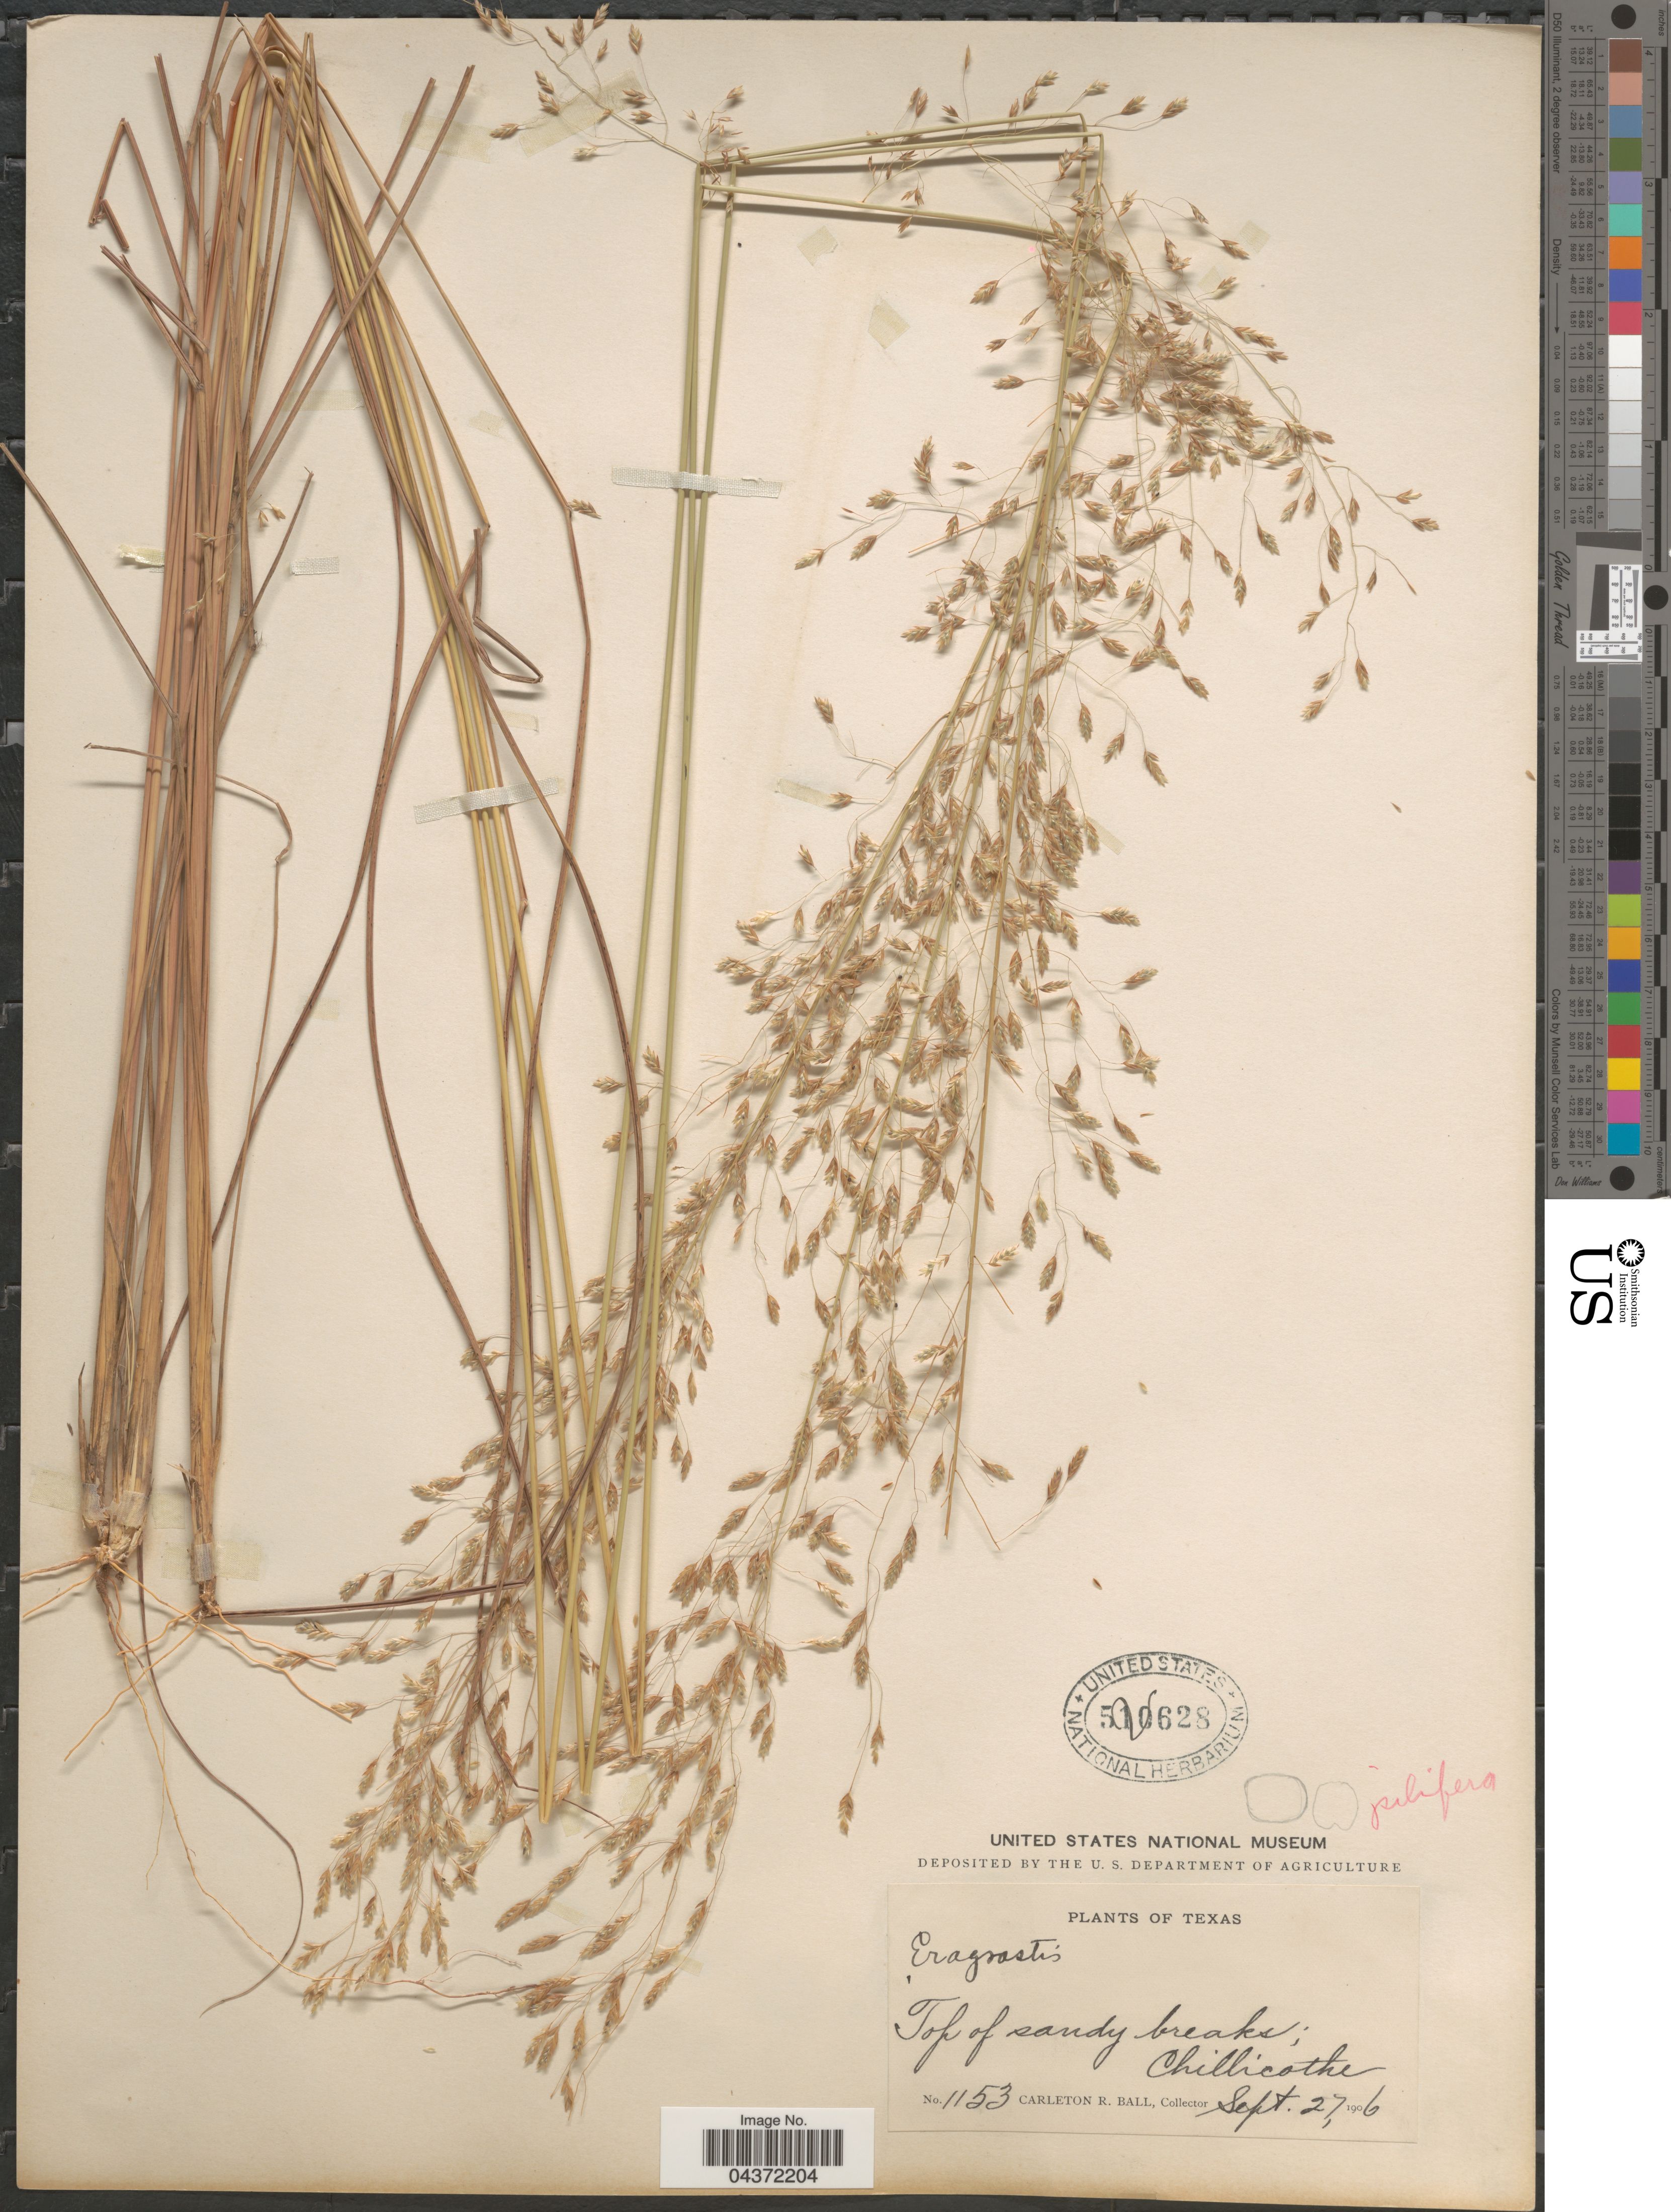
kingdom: Plantae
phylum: Tracheophyta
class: Liliopsida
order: Poales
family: Poaceae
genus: Eragrostis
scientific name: Eragrostis trichodes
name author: (Nutt.) Alph. Wood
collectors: C. R. Ball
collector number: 1153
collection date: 1906-09-27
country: United States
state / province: Texas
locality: Top of sandy breaks; Chillicothe.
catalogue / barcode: US 501628